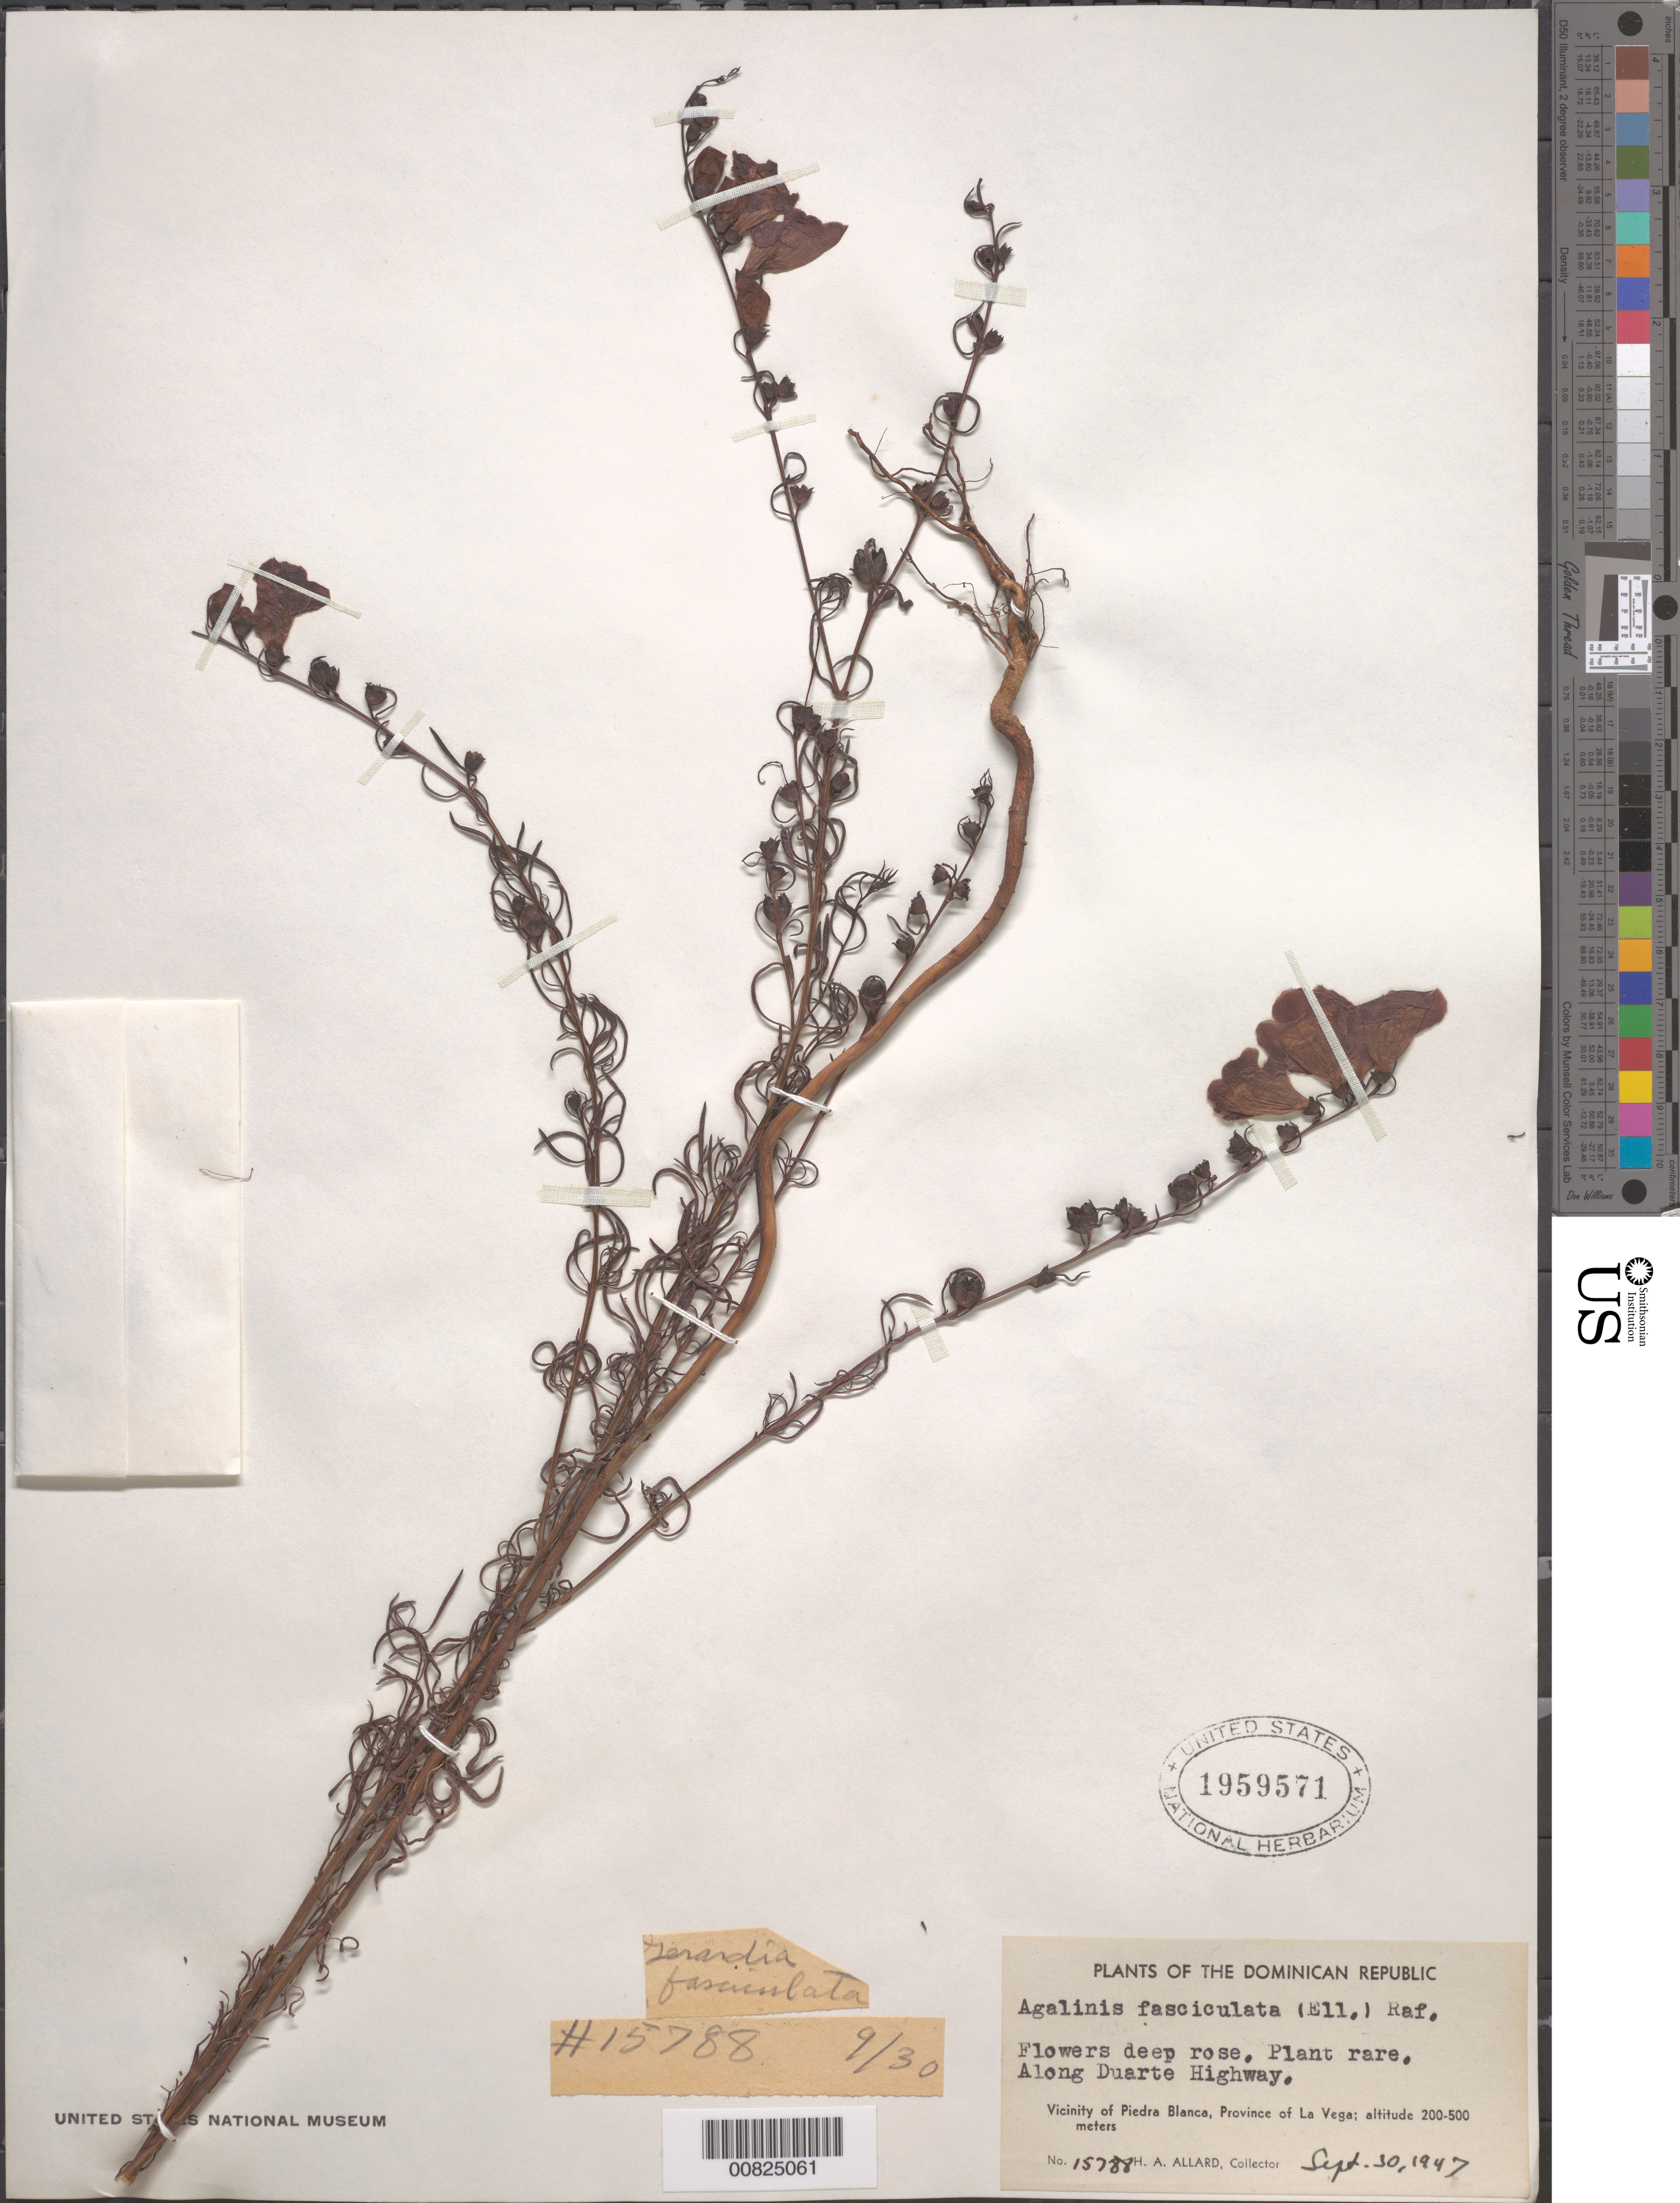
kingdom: Plantae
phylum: Tracheophyta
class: Magnoliopsida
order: Lamiales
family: Orobanchaceae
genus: Agalinis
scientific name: Agalinis fasciculata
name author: (Elliott) Raf.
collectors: H. A. Allard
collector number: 15788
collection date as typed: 30 Sep 1947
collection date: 1947-09-30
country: Dominican Republic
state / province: La Vega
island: Hispaniola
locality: Vicinity of Piedra Blanca, along Duarte Highway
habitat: Along highway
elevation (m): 200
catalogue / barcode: US 1959571